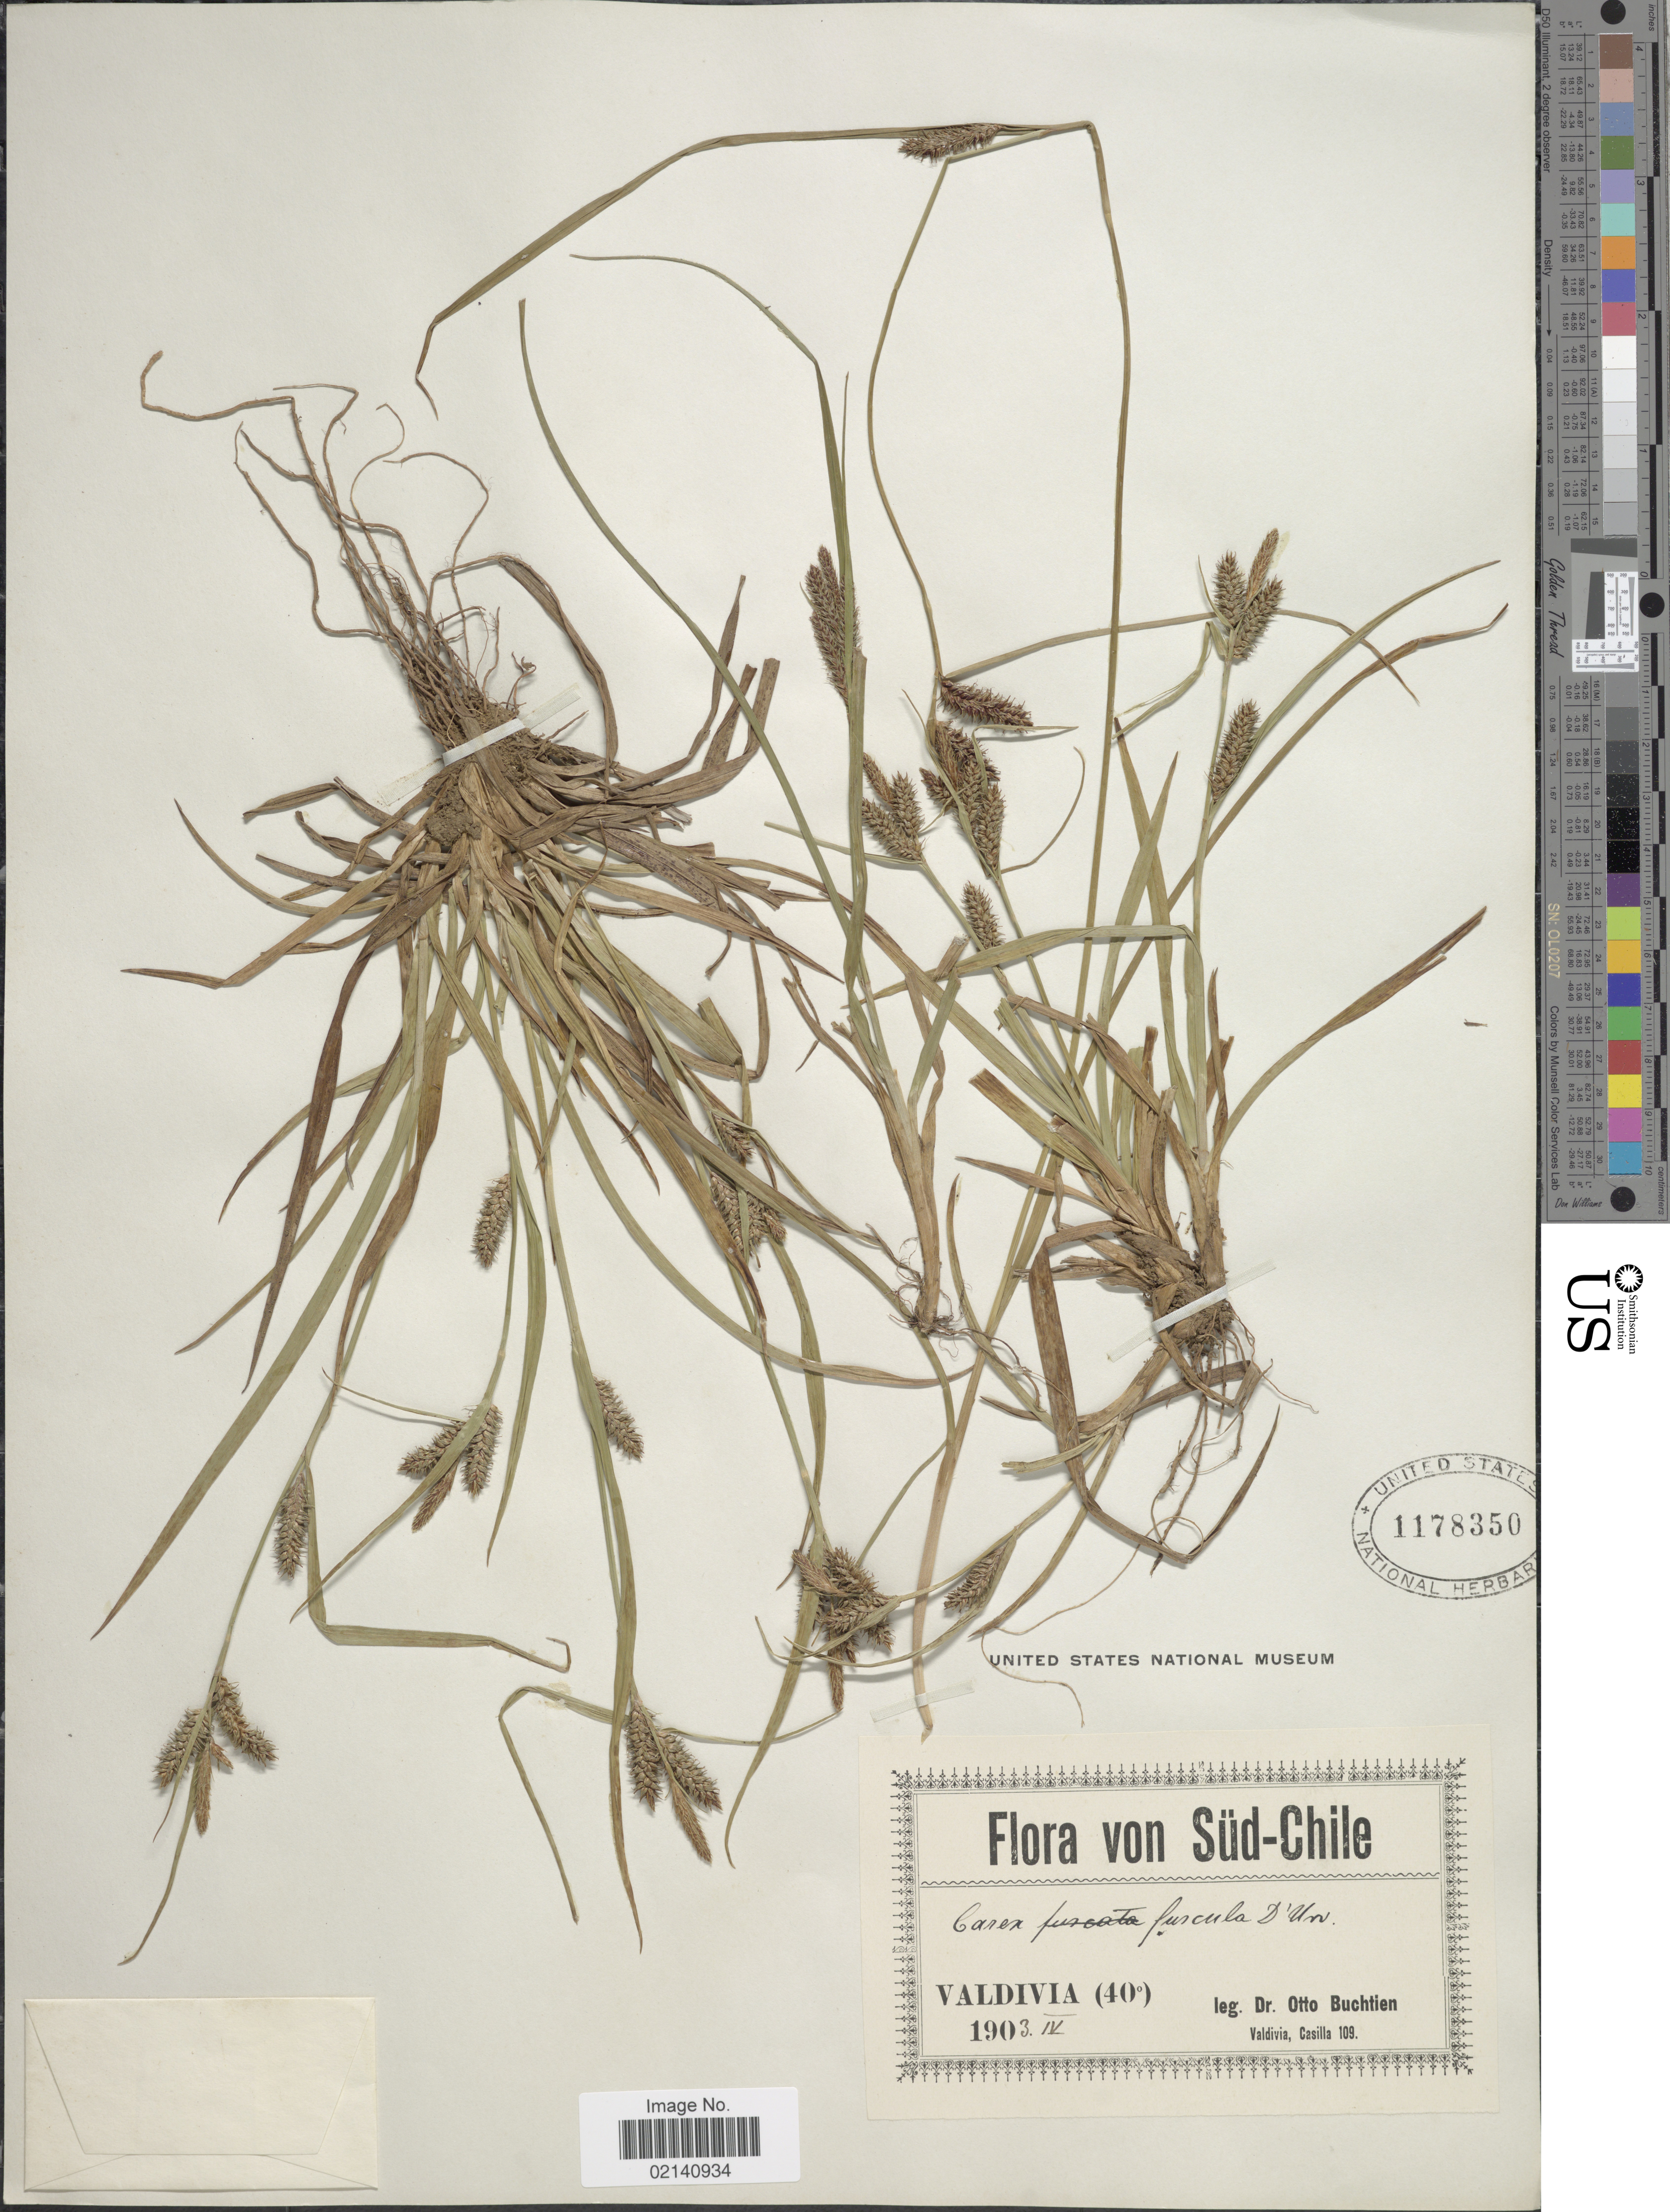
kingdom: Plantae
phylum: Tracheophyta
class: Liliopsida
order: Poales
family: Cyperaceae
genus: Carex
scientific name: Carex fuscula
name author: d'Urv.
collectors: O. Buchtien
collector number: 109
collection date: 1903-04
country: Chile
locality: Sud-Chile, Valdivia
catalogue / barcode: US 1178350